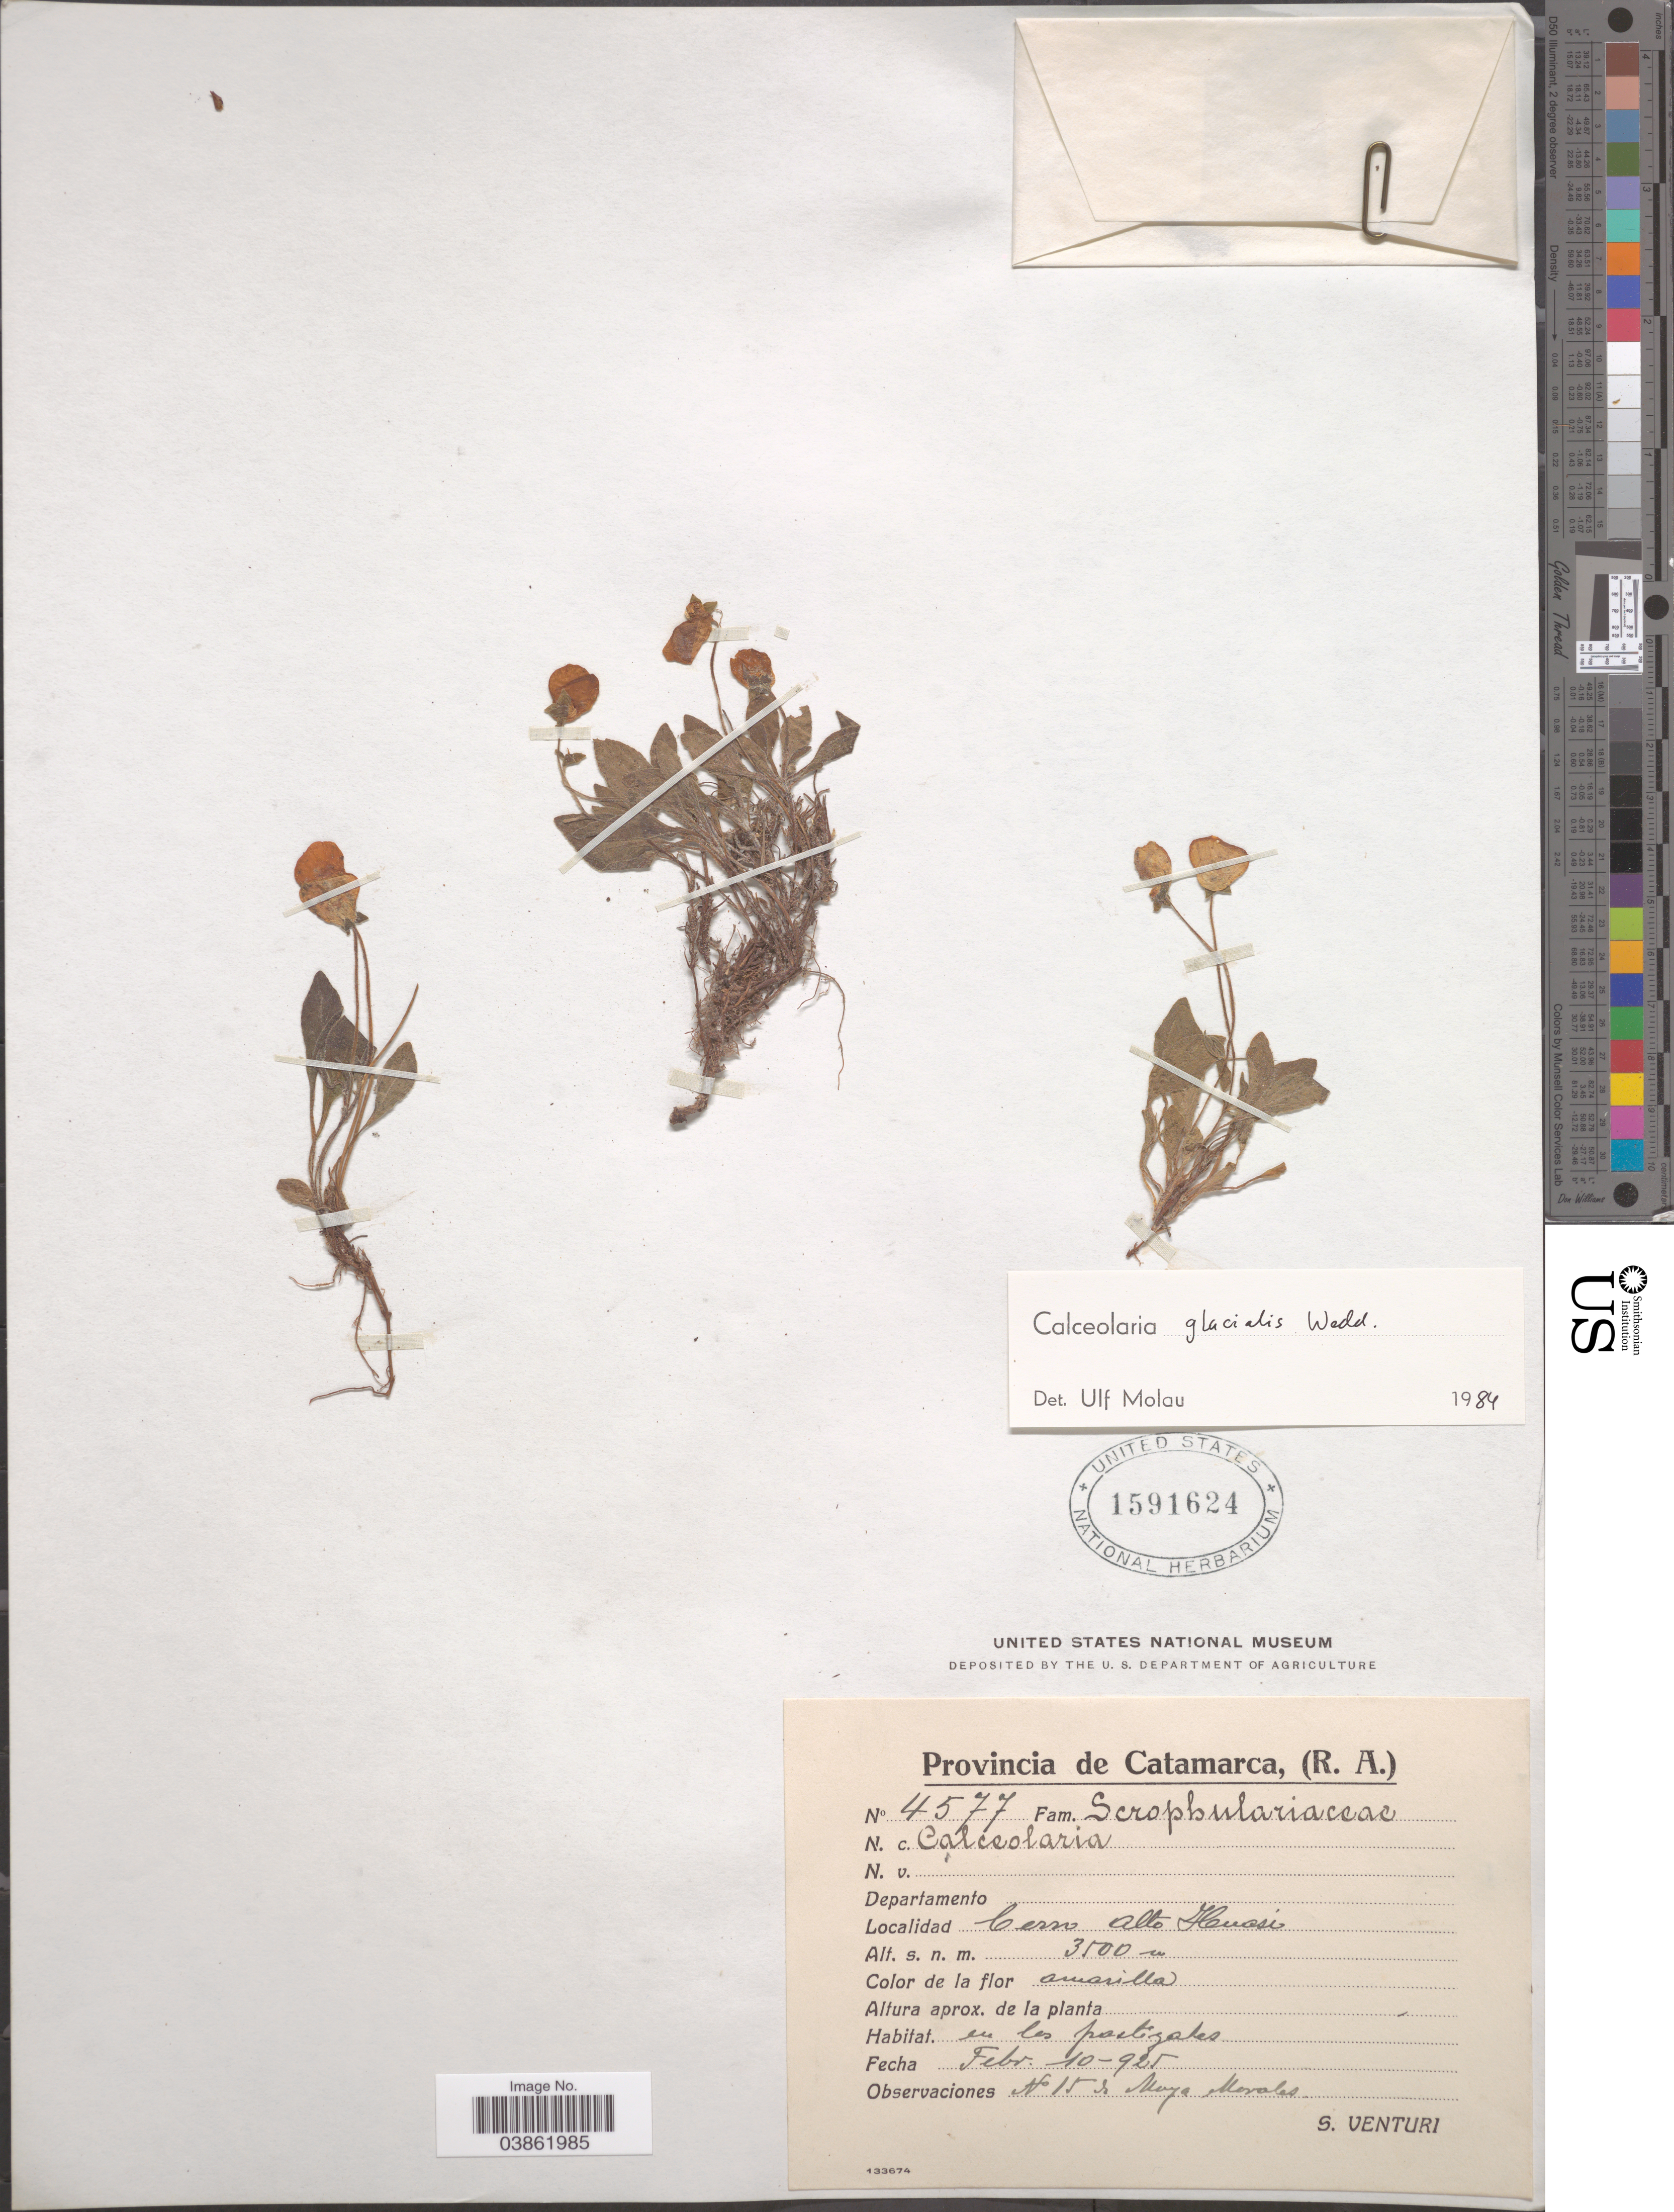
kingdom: Plantae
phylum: Tracheophyta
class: Magnoliopsida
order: Lamiales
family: Calceolariaceae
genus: Calceolaria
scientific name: Calceolaria glacialis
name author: Wedd.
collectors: S. Venturi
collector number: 4577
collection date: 1925-02-10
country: Argentina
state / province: Catamarca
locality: Cerro Alto Incahuasi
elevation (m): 3500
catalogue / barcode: US 1591624